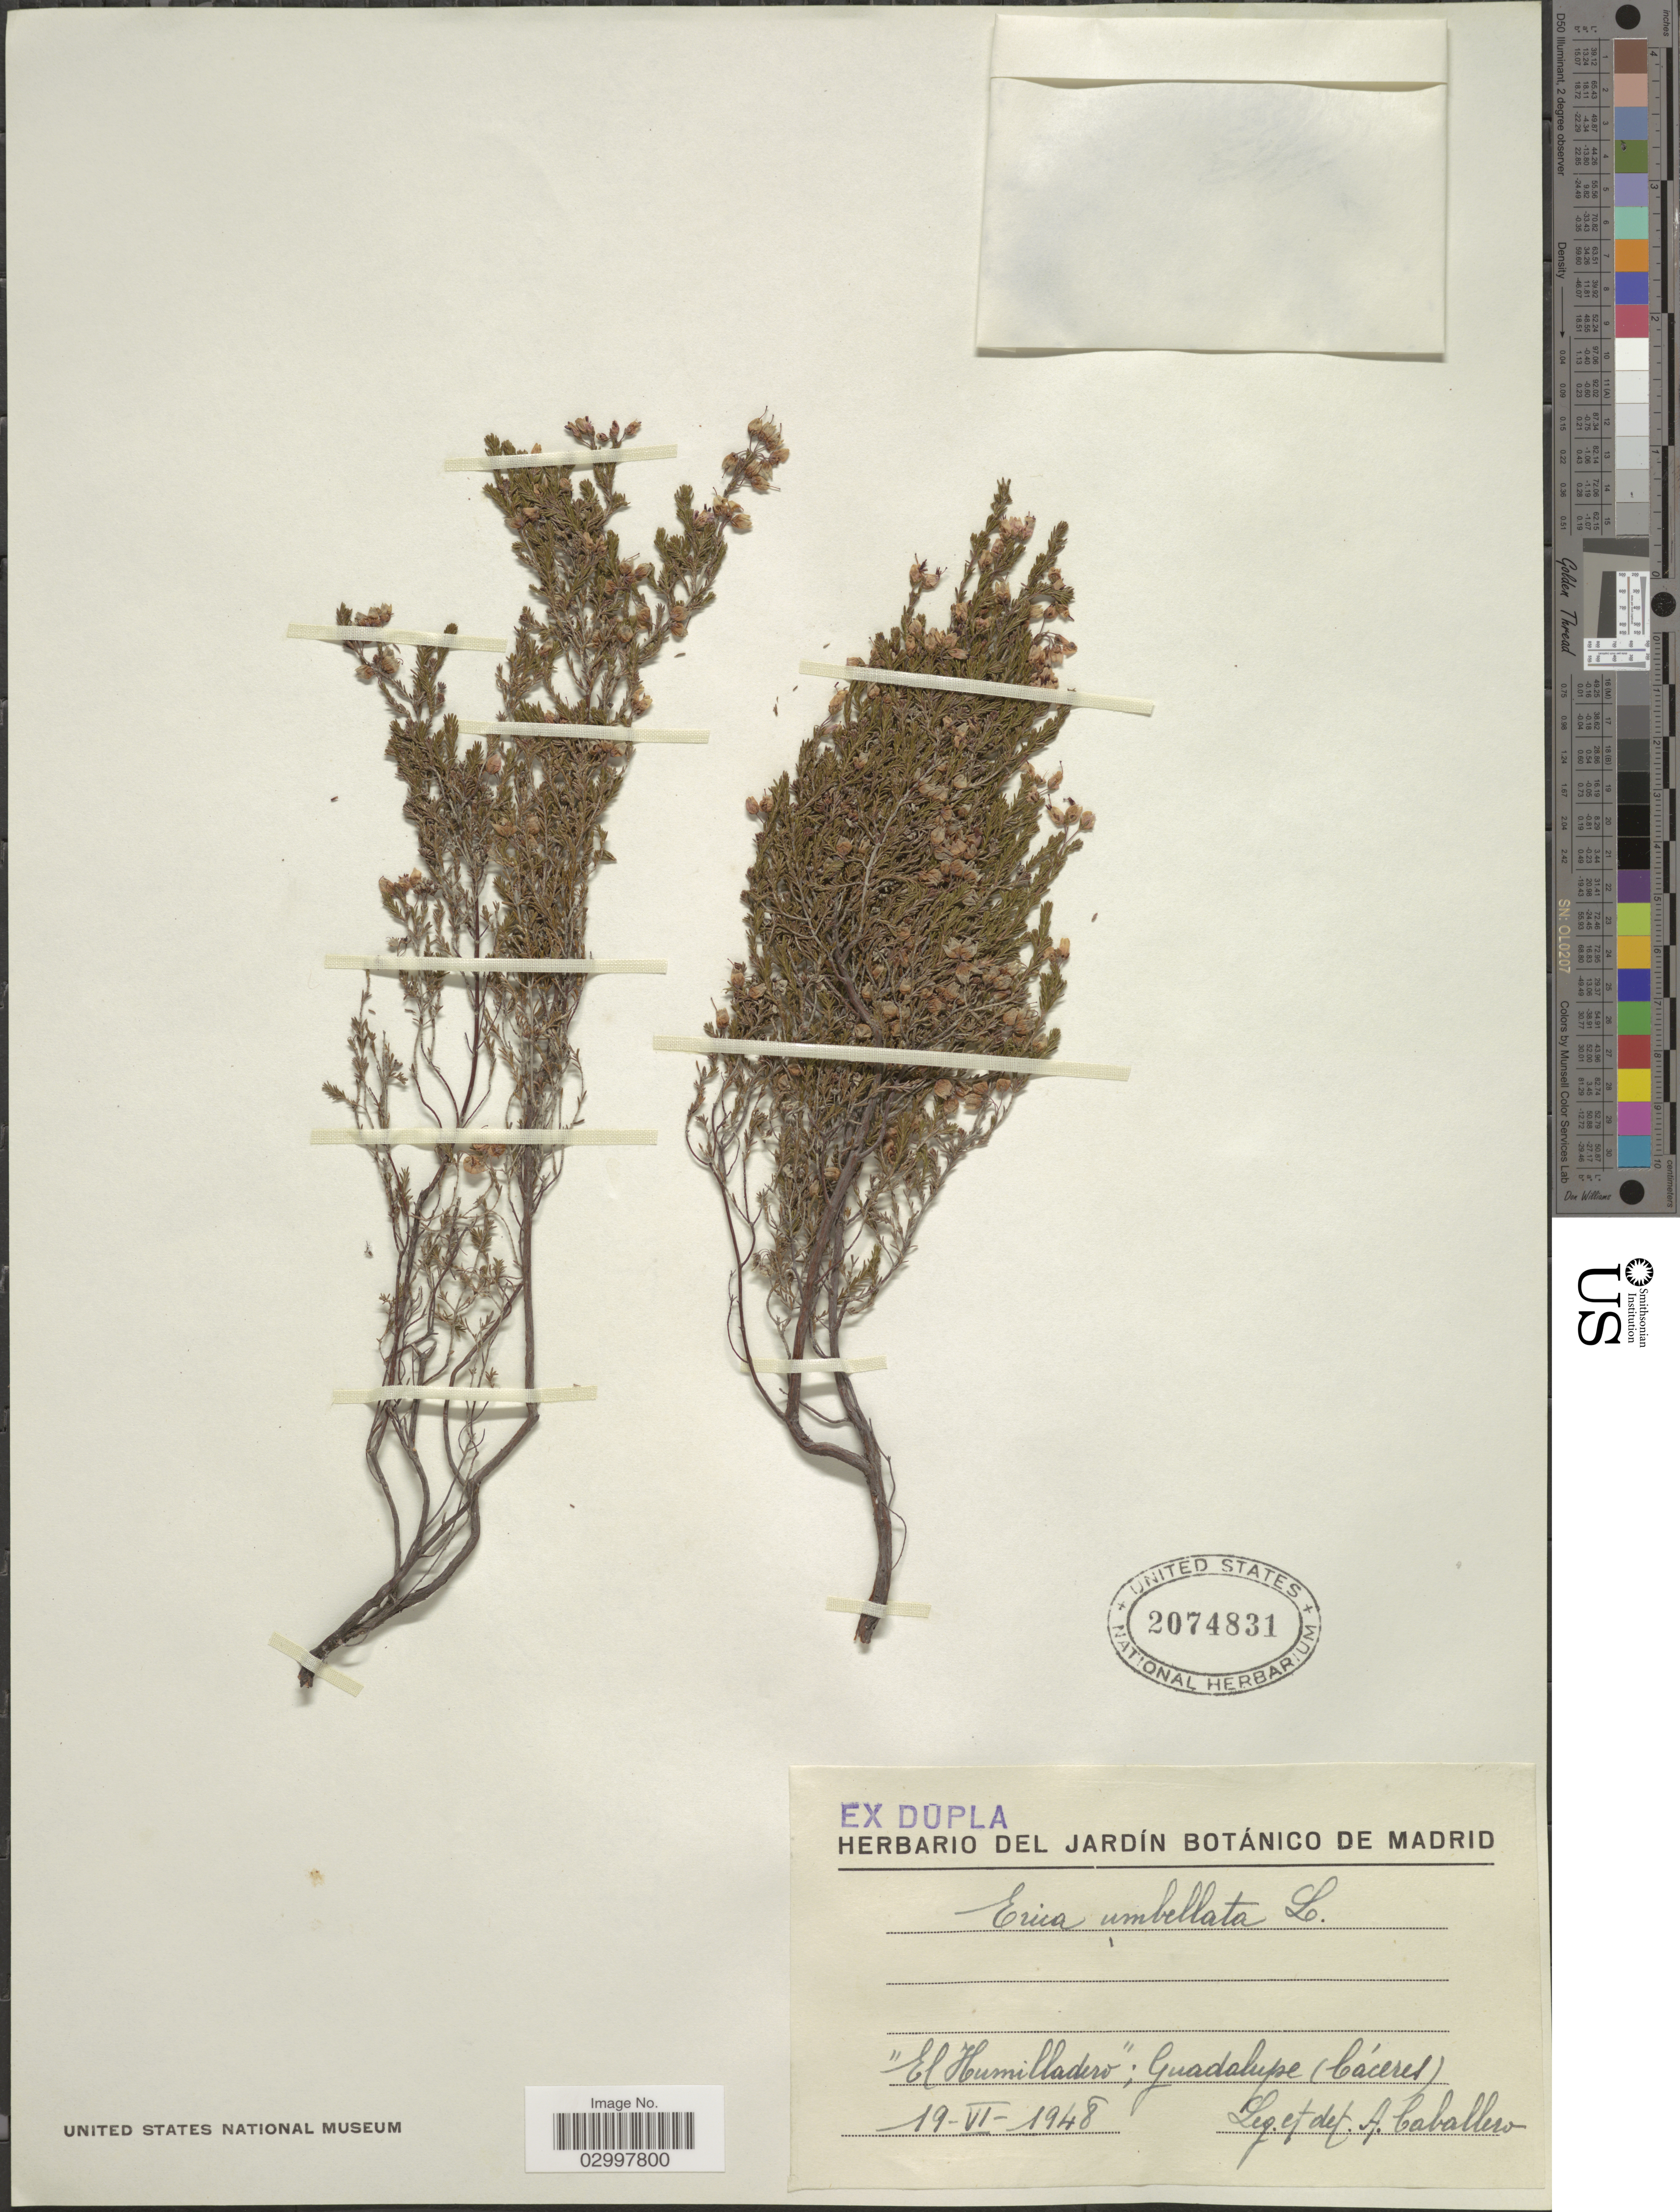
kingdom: Plantae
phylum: Tracheophyta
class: Magnoliopsida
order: Ericales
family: Ericaceae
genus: Erica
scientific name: Erica umbellata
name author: L.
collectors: A. Caballero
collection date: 1948-06-19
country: Spain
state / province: Madrid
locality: El Humilladero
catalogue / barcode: US 2074831